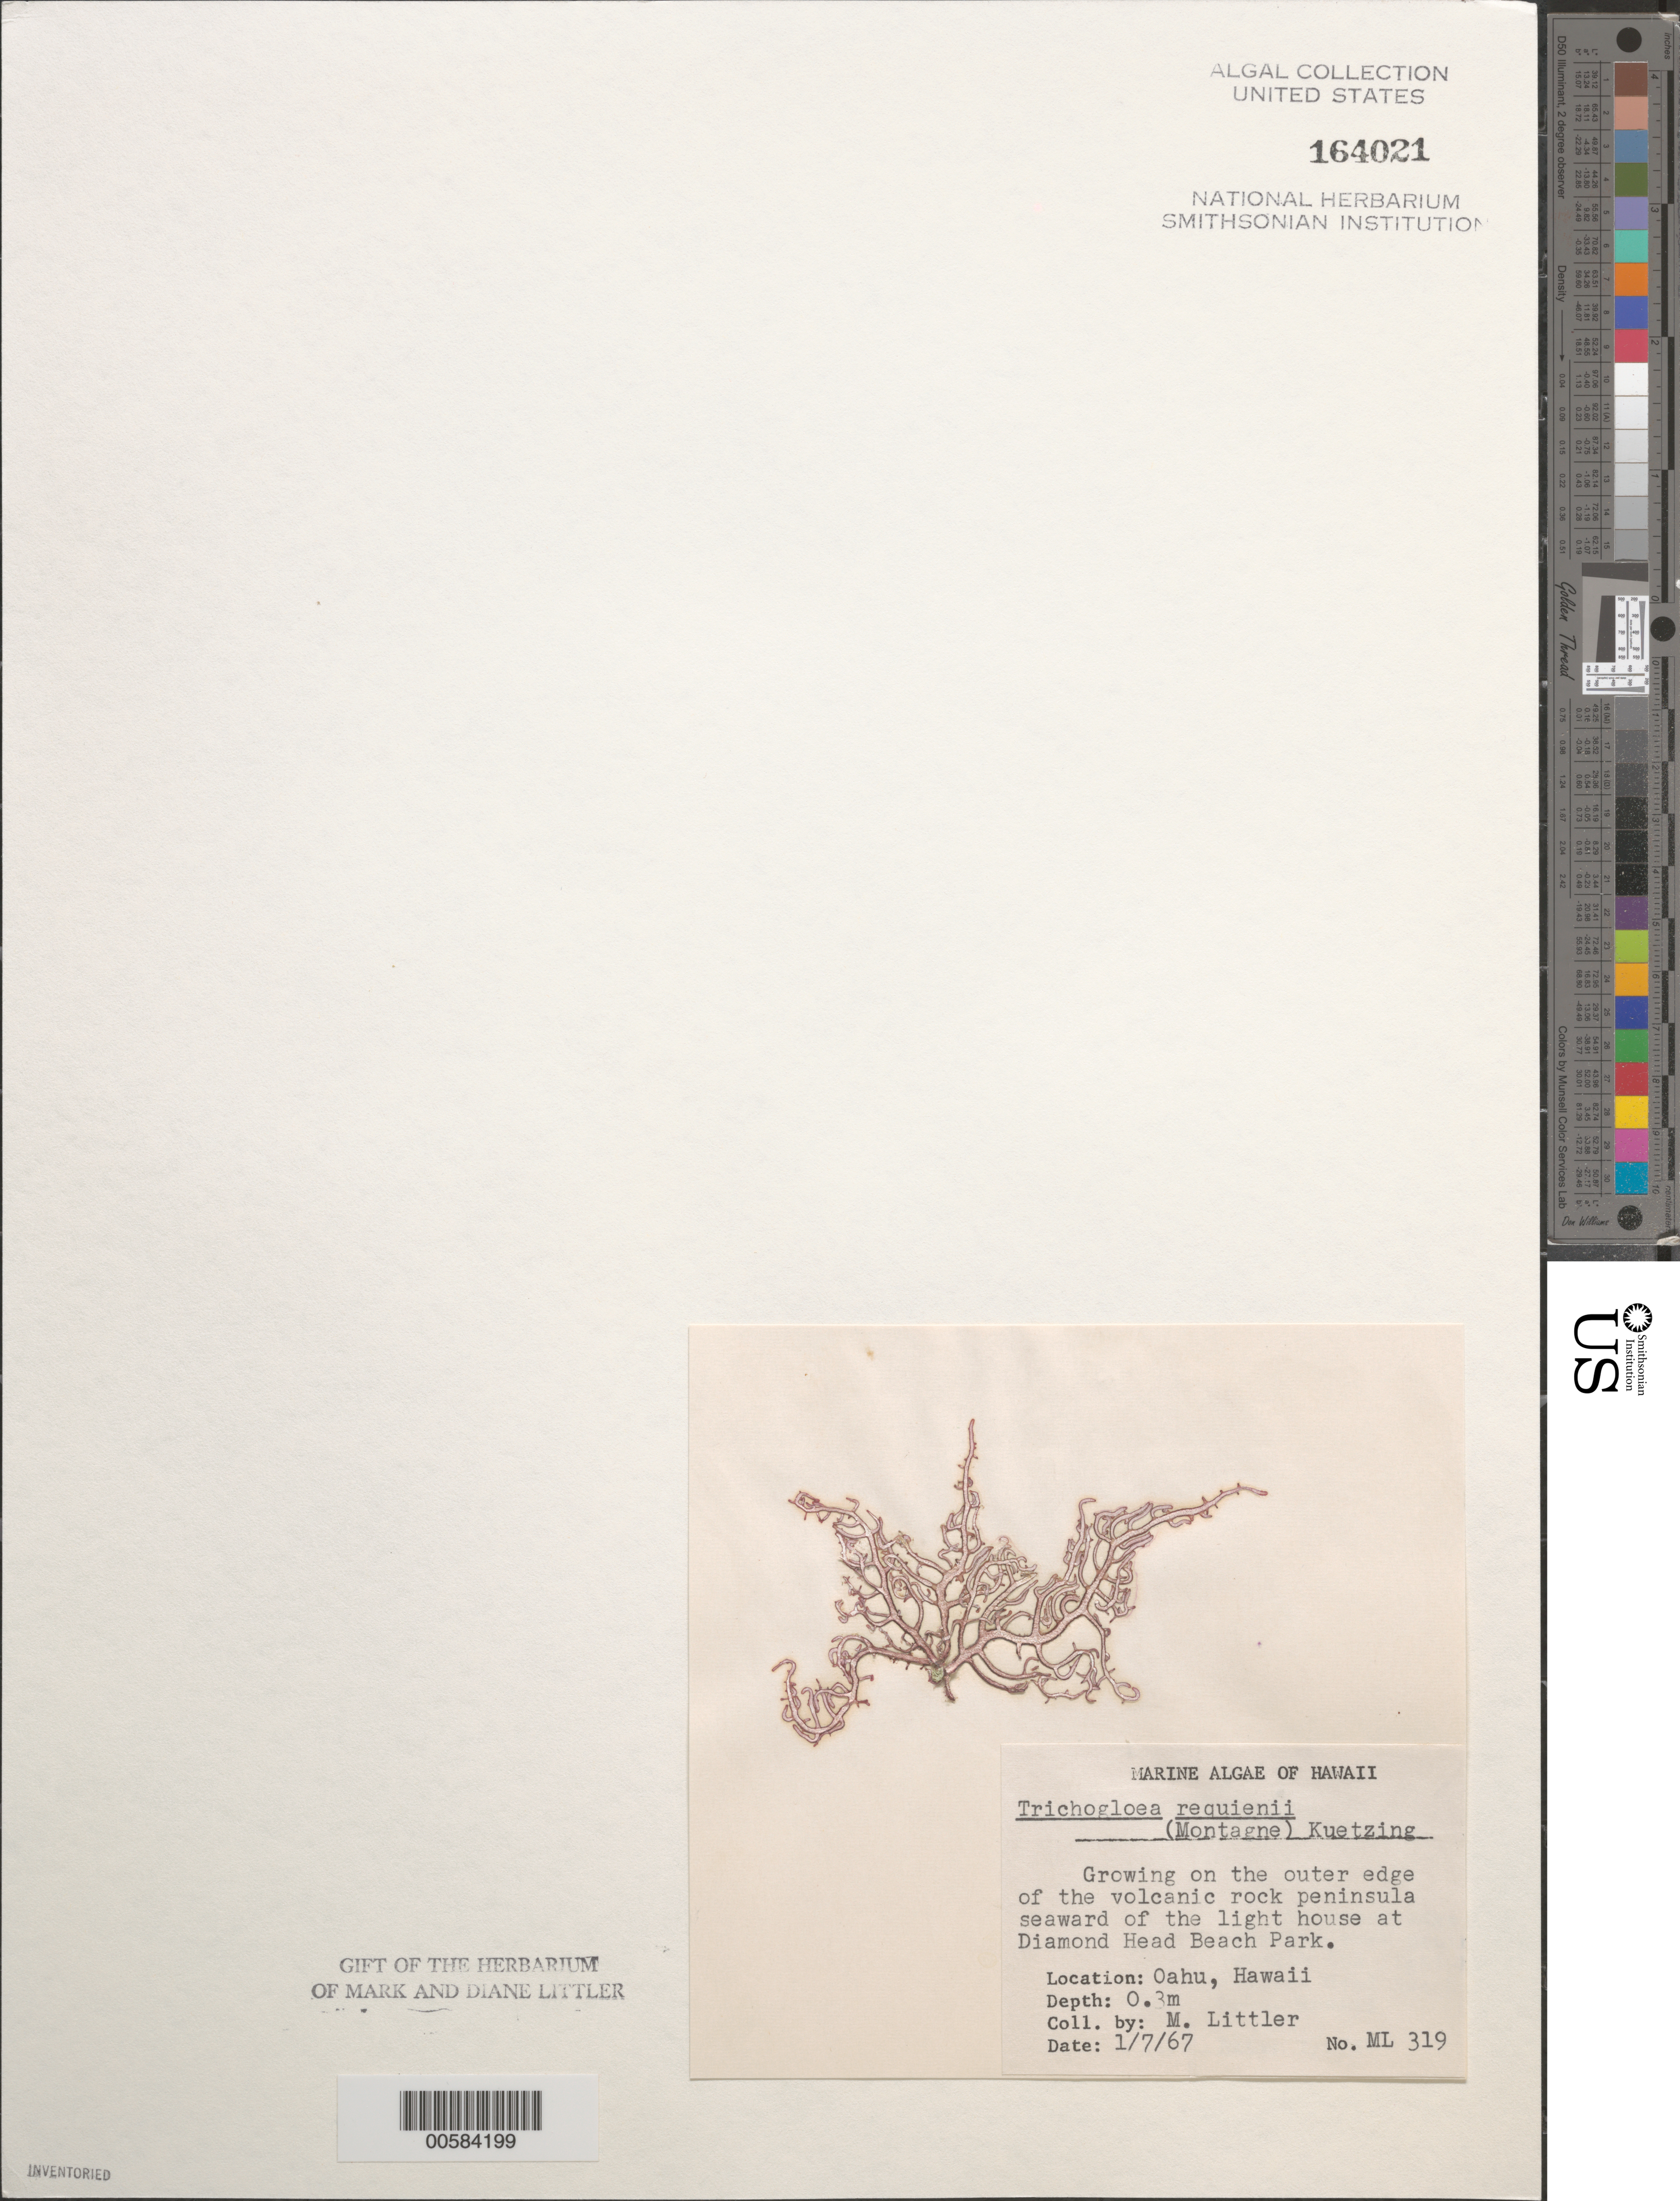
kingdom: Plantae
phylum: Rhodophyta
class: Florideophyceae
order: Nemaliales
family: Liagoraceae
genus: Trichogloea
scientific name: Trichogloea requienii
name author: (Mont.) Kütz.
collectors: M. M. Littler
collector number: ML 319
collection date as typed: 07 Jan 1967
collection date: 1967-01-07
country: United States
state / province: Hawaii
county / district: Honolulu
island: Oahu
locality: Diamond Head Beach Park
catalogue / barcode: US 164021